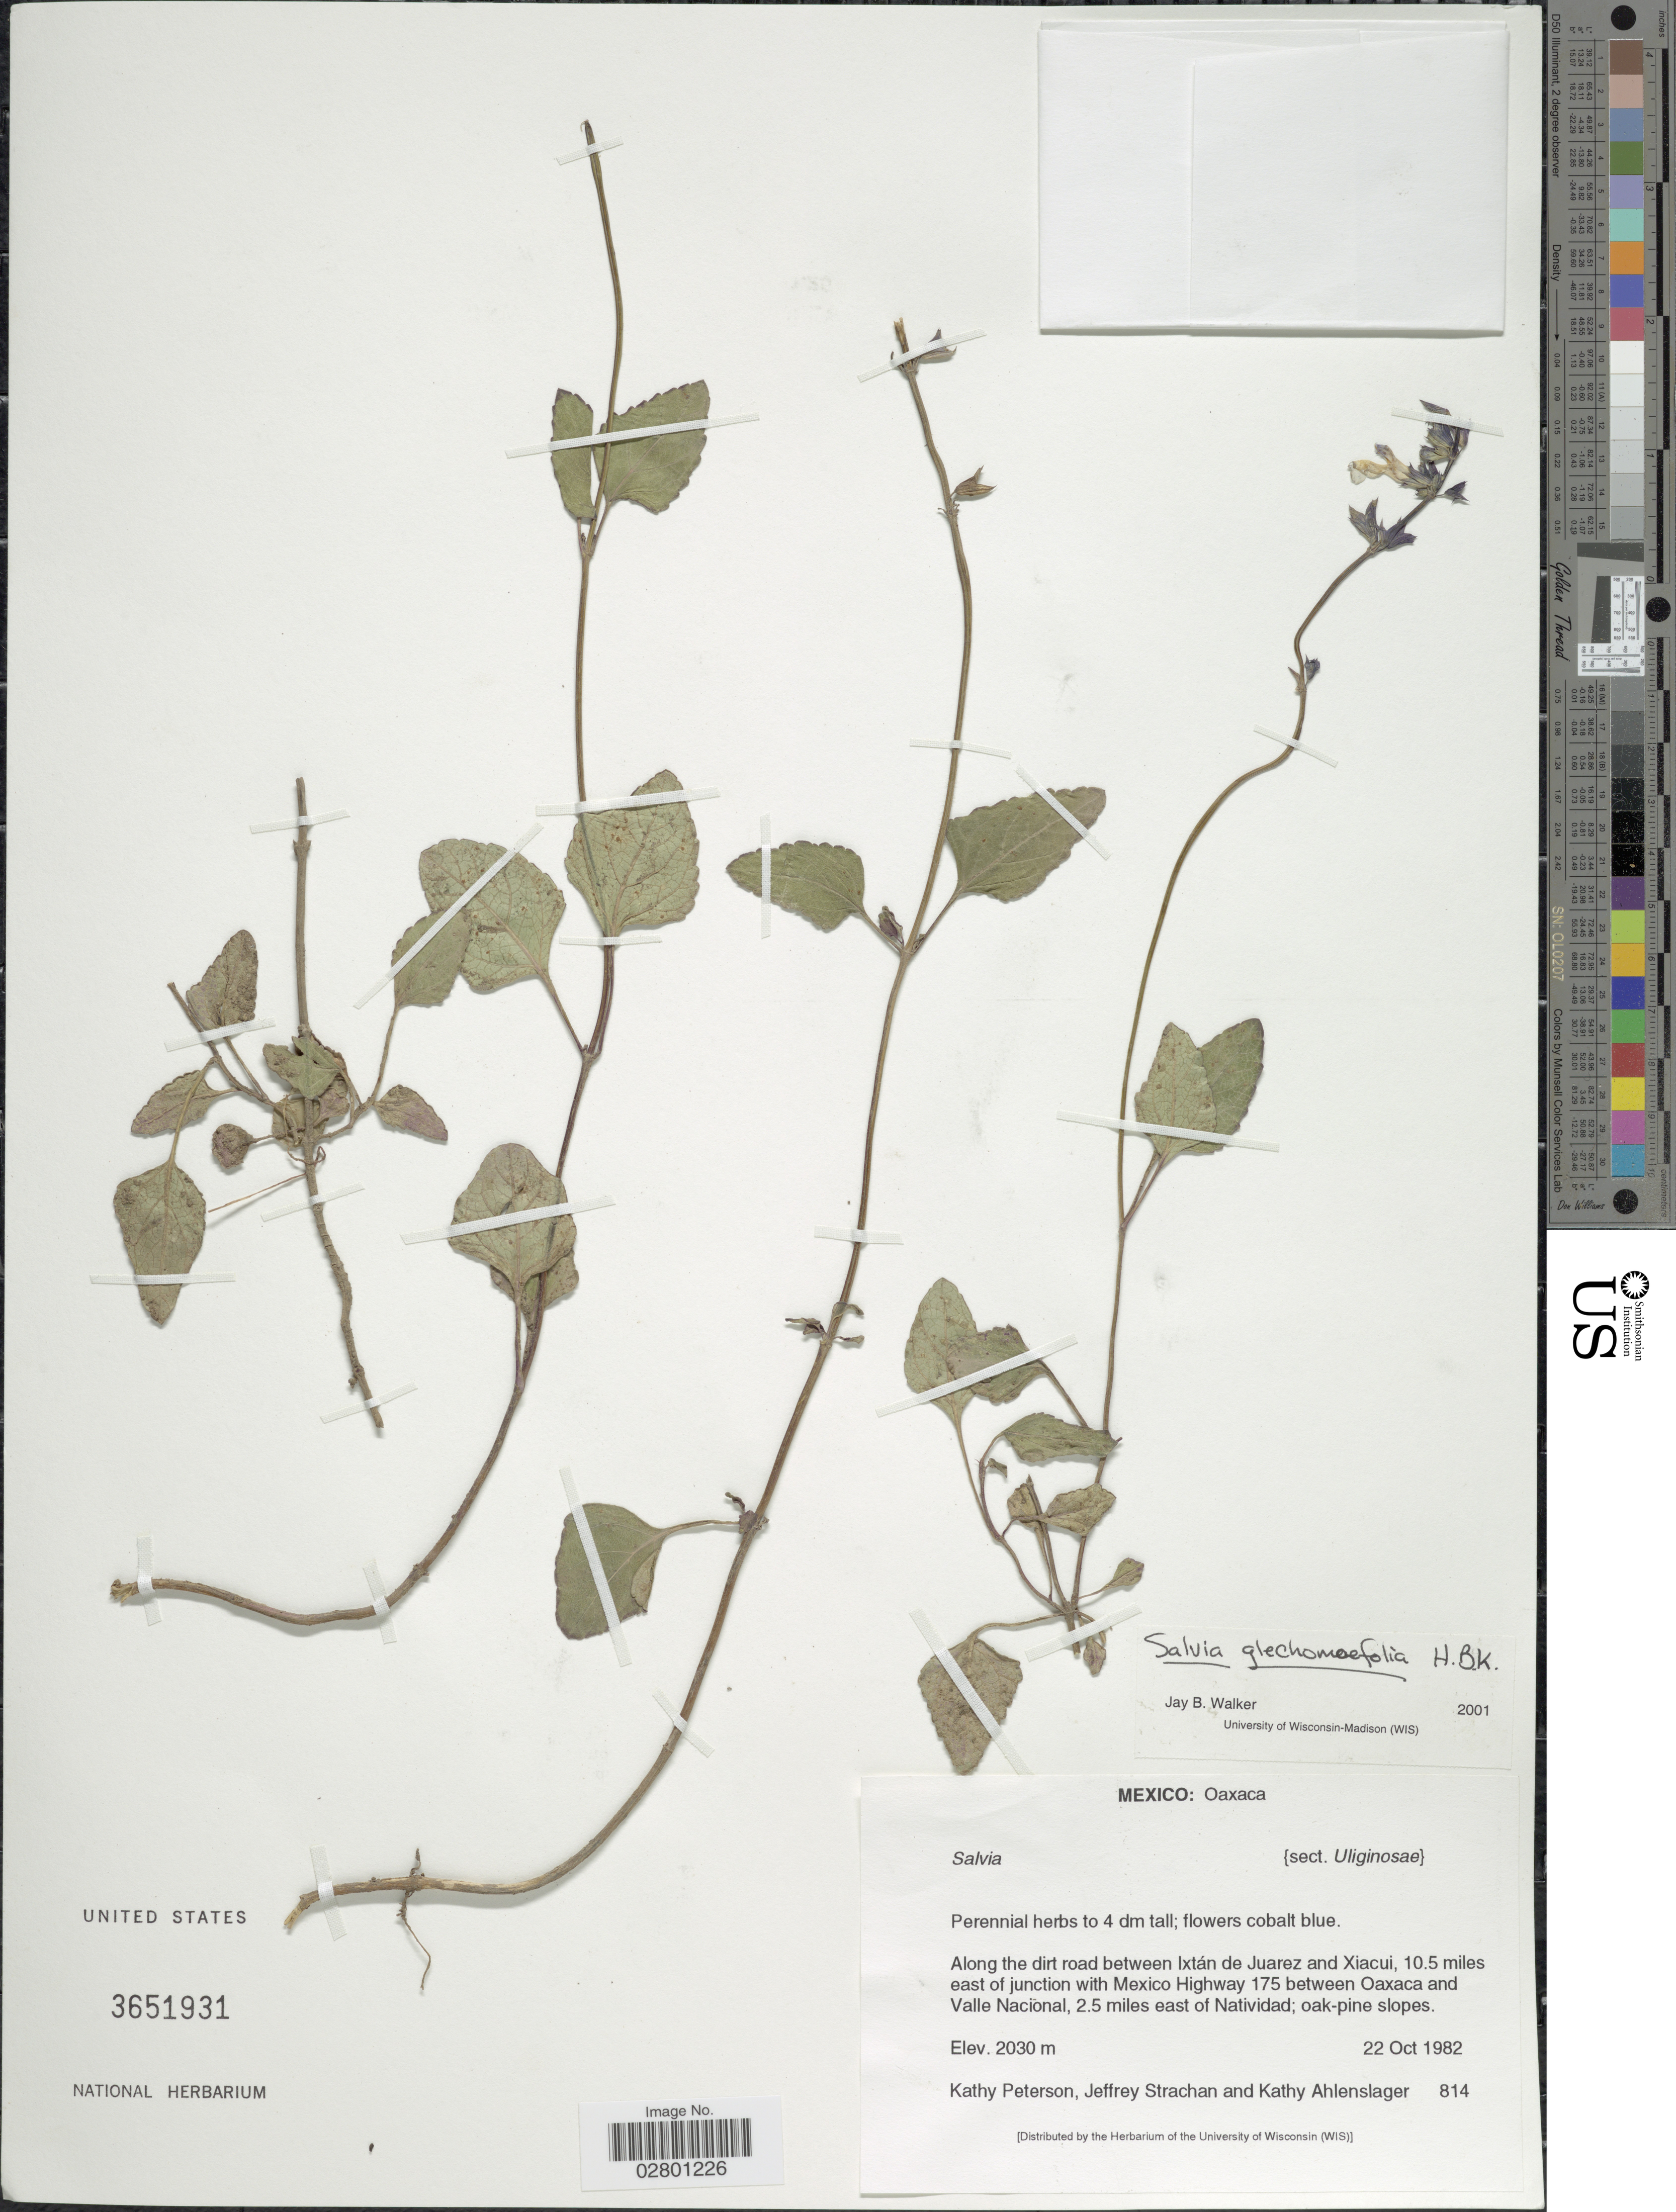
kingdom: Plantae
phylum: Tracheophyta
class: Magnoliopsida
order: Lamiales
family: Lamiaceae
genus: Salvia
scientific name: Salvia glechomaefolia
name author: Kunth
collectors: K. Peterson, J. Strachan & K. Ahlenslager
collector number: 814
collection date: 1982-10-22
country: Mexico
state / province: Oaxaca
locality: Along the dirt road betweeen Ixtán de Juarez and Xiacui, 10.5 miles east of junction with Mexico Highway 175 between Oaxaca and Valle Nacional, 2.5 miles east of Natividad.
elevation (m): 2030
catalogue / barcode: US 3651931